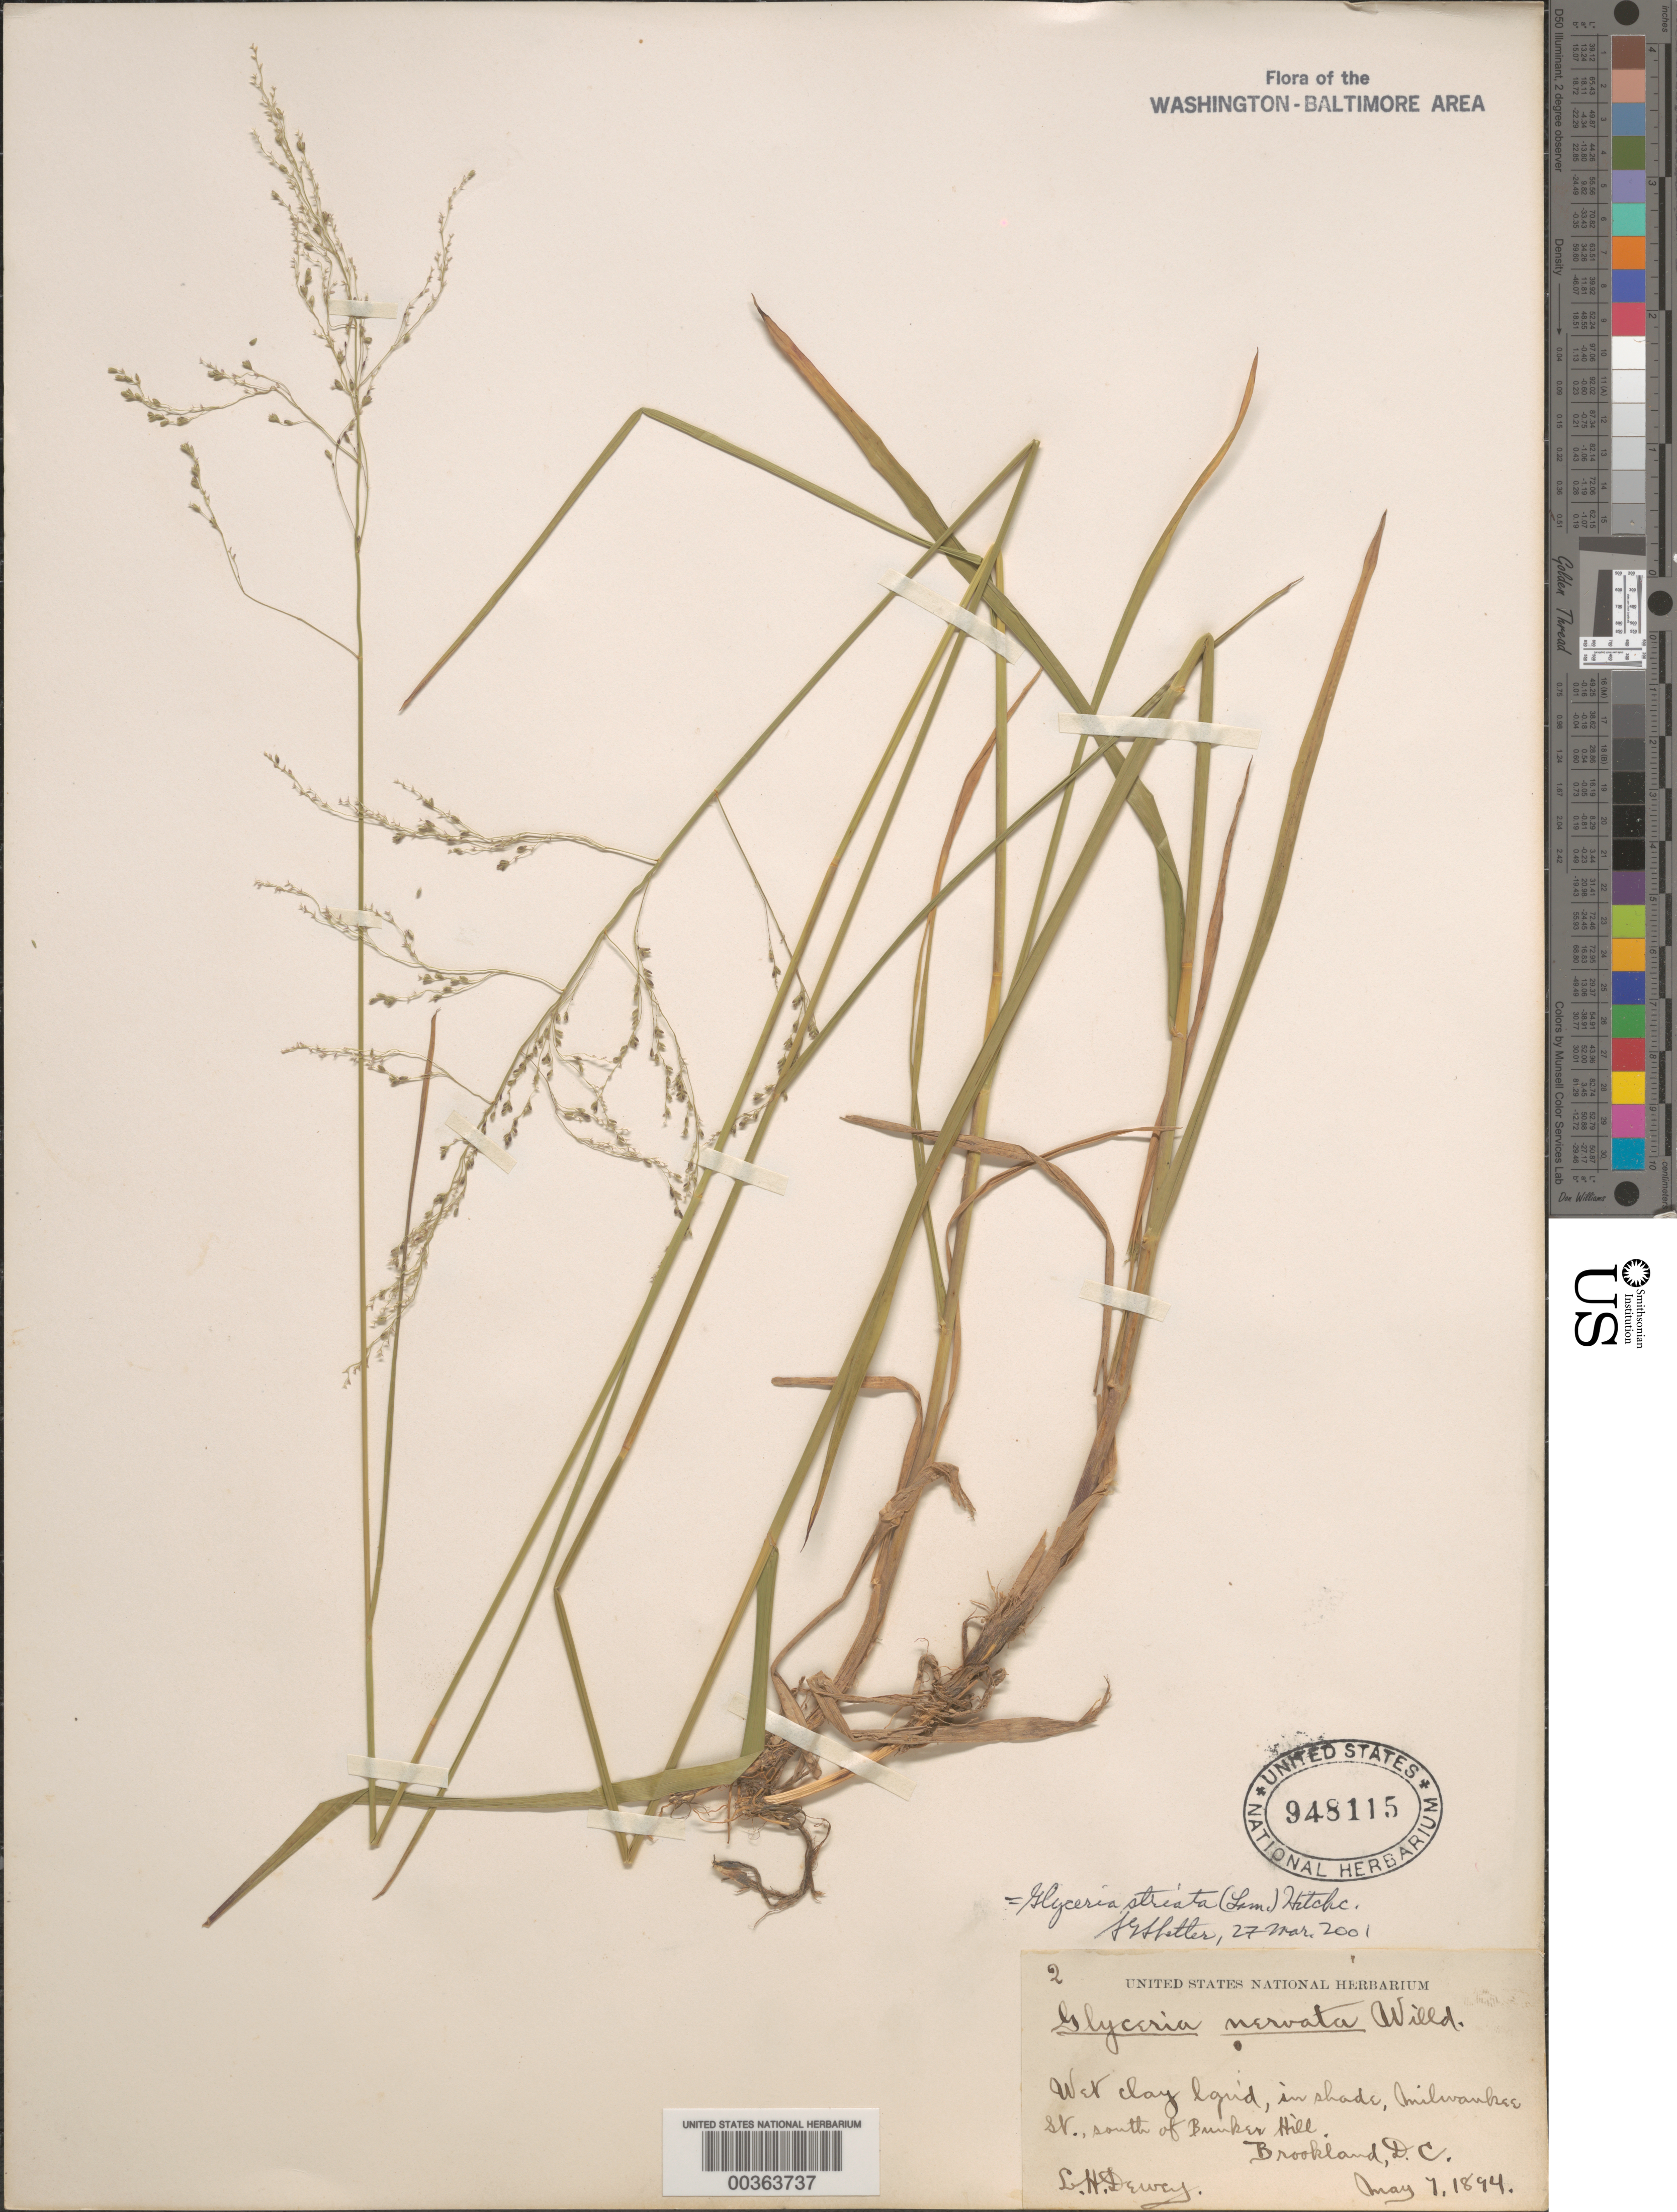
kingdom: Plantae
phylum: Tracheophyta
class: Liliopsida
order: Poales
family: Poaceae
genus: Glyceria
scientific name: Glyceria striata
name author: (Lam.) Hitchc.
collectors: L. H. Dewey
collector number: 2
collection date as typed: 07 May 1894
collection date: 1894-05-07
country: United States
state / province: District of Columbia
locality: Brookland, S of Bunker Hill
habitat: Wet clay land in shade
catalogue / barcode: US 948115